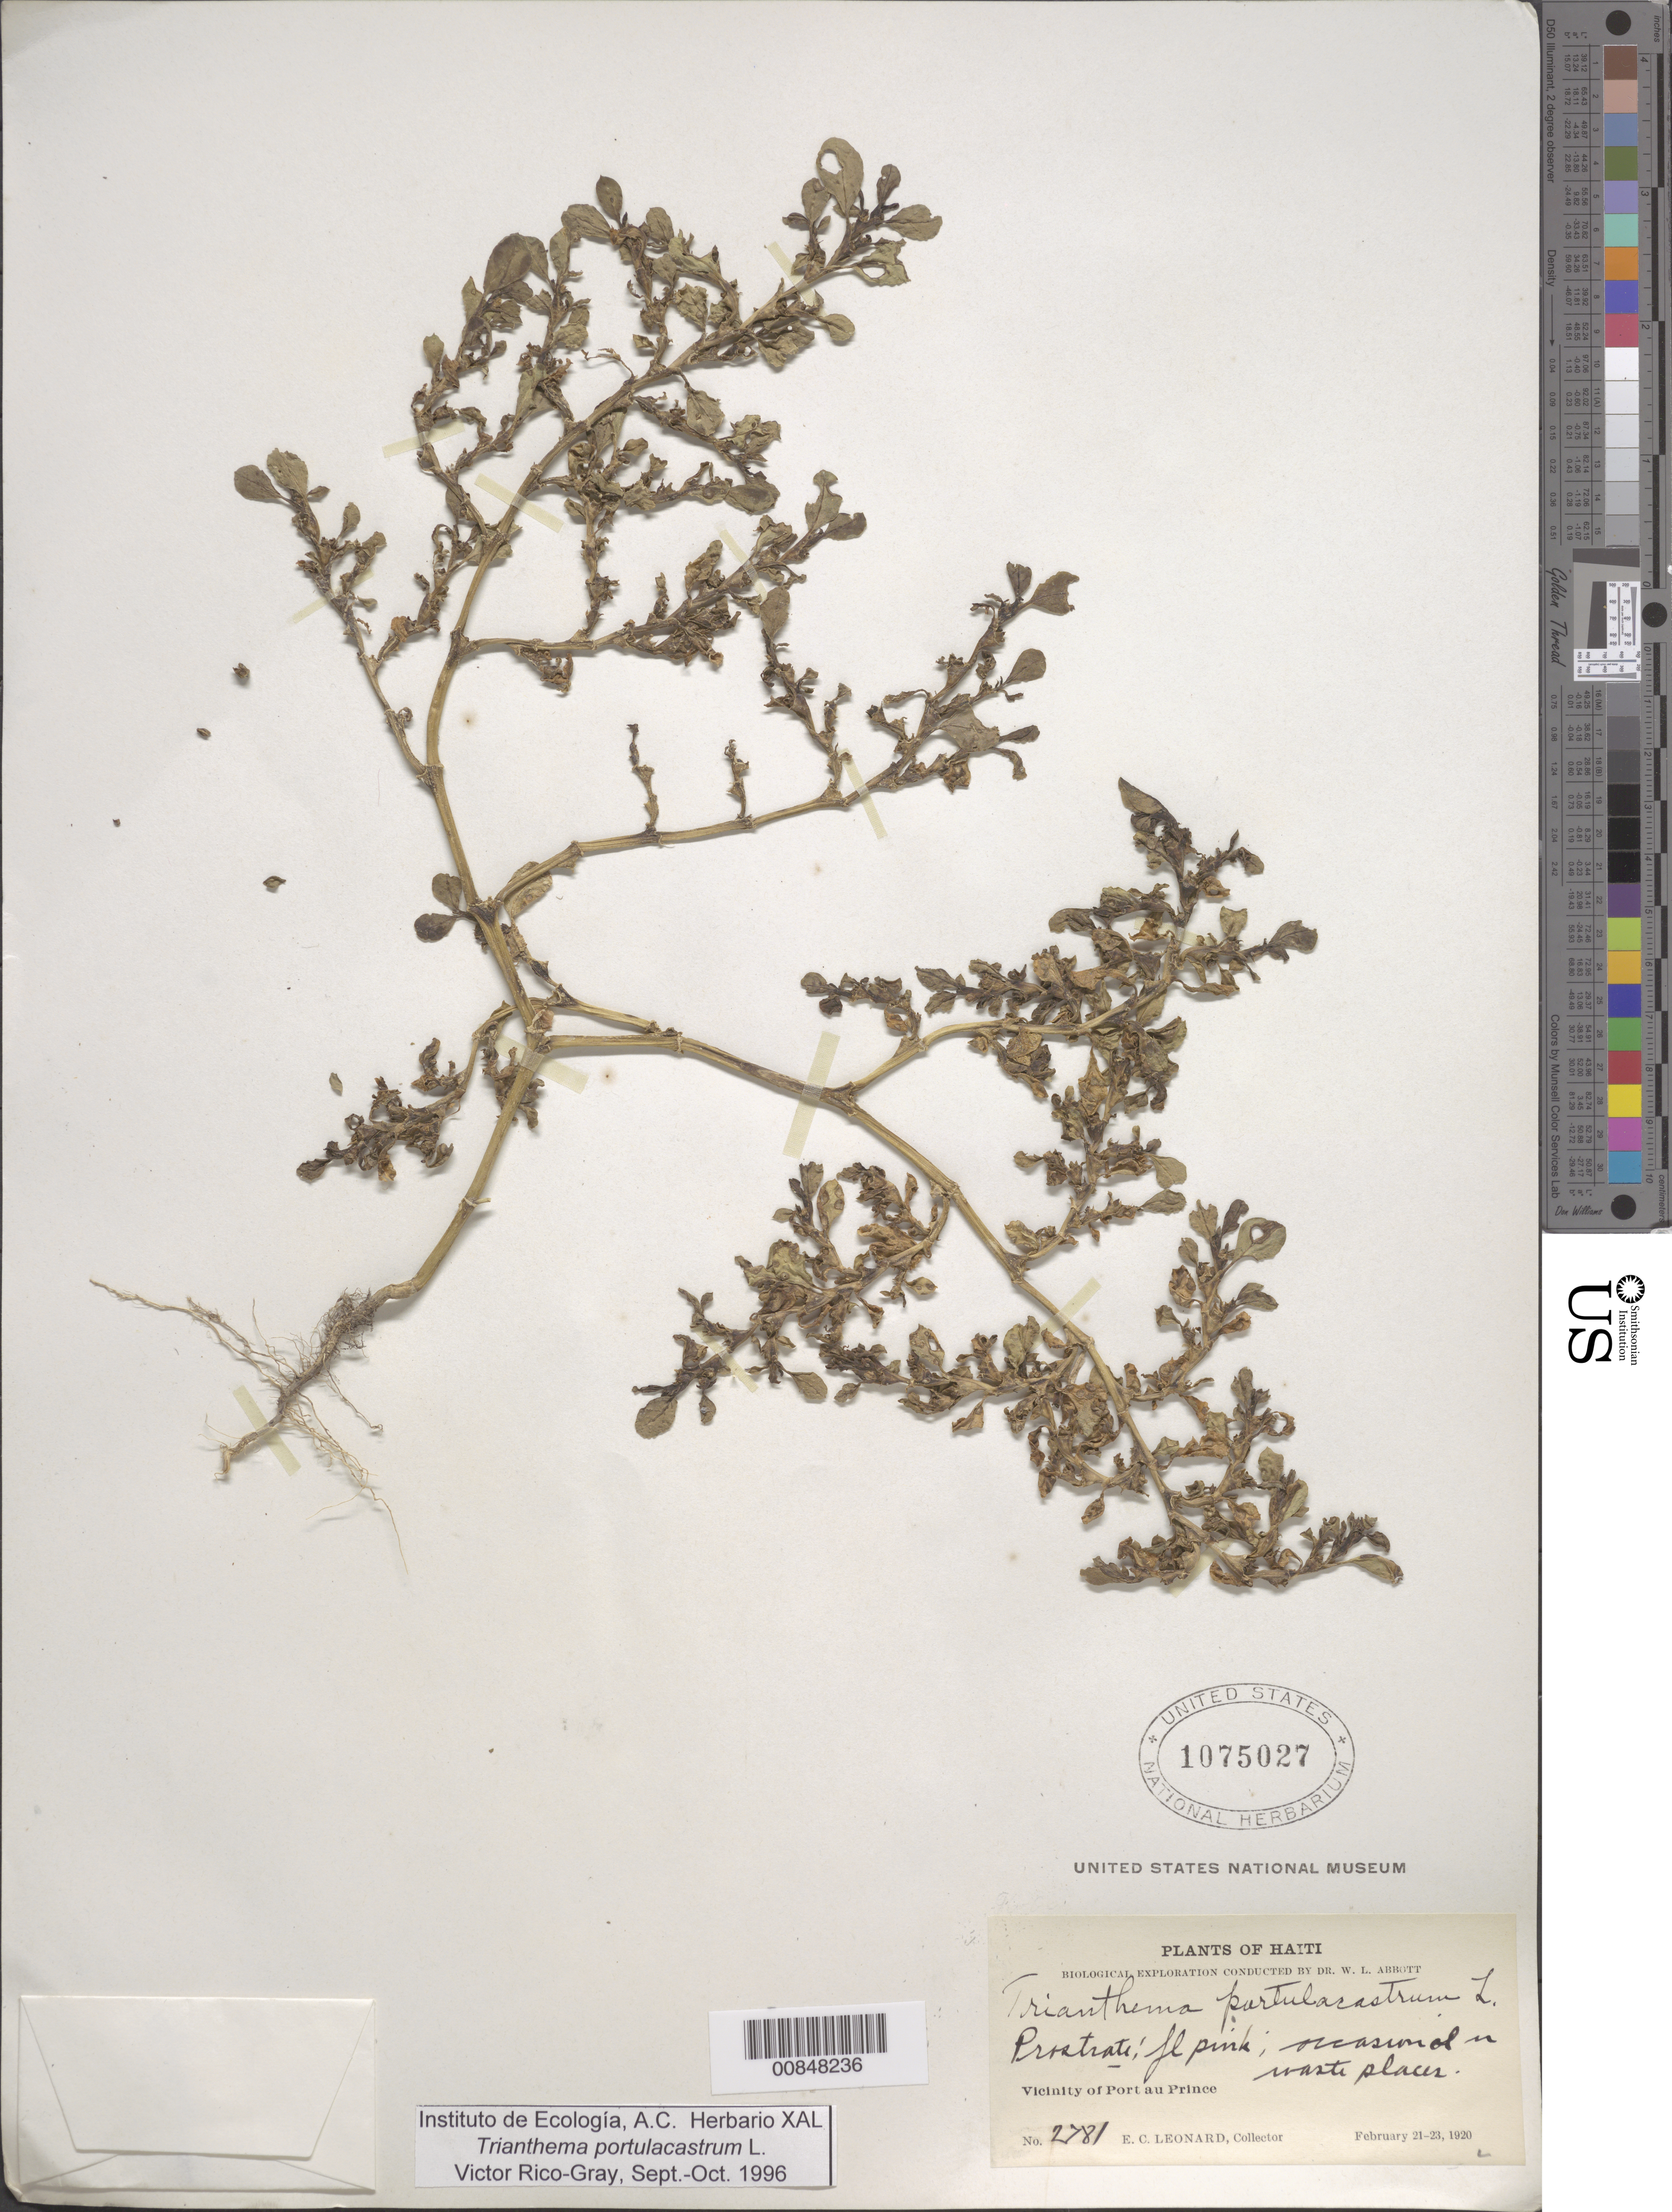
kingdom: Plantae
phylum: Tracheophyta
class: Magnoliopsida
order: Caryophyllales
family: Aizoaceae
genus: Trianthema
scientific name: Trianthema portulacastrum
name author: L.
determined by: Rico-Gray, V., (IEB), Instituto de Ecologia, A.C.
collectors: E. C. Leonard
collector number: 2781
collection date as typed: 21 Feb 1920 to 23 Feb 1920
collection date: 1920-02-21/1920-02-23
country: Haiti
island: Hispaniola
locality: Vicinity of Port au Prince.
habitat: Waste places.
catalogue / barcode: US 1075027